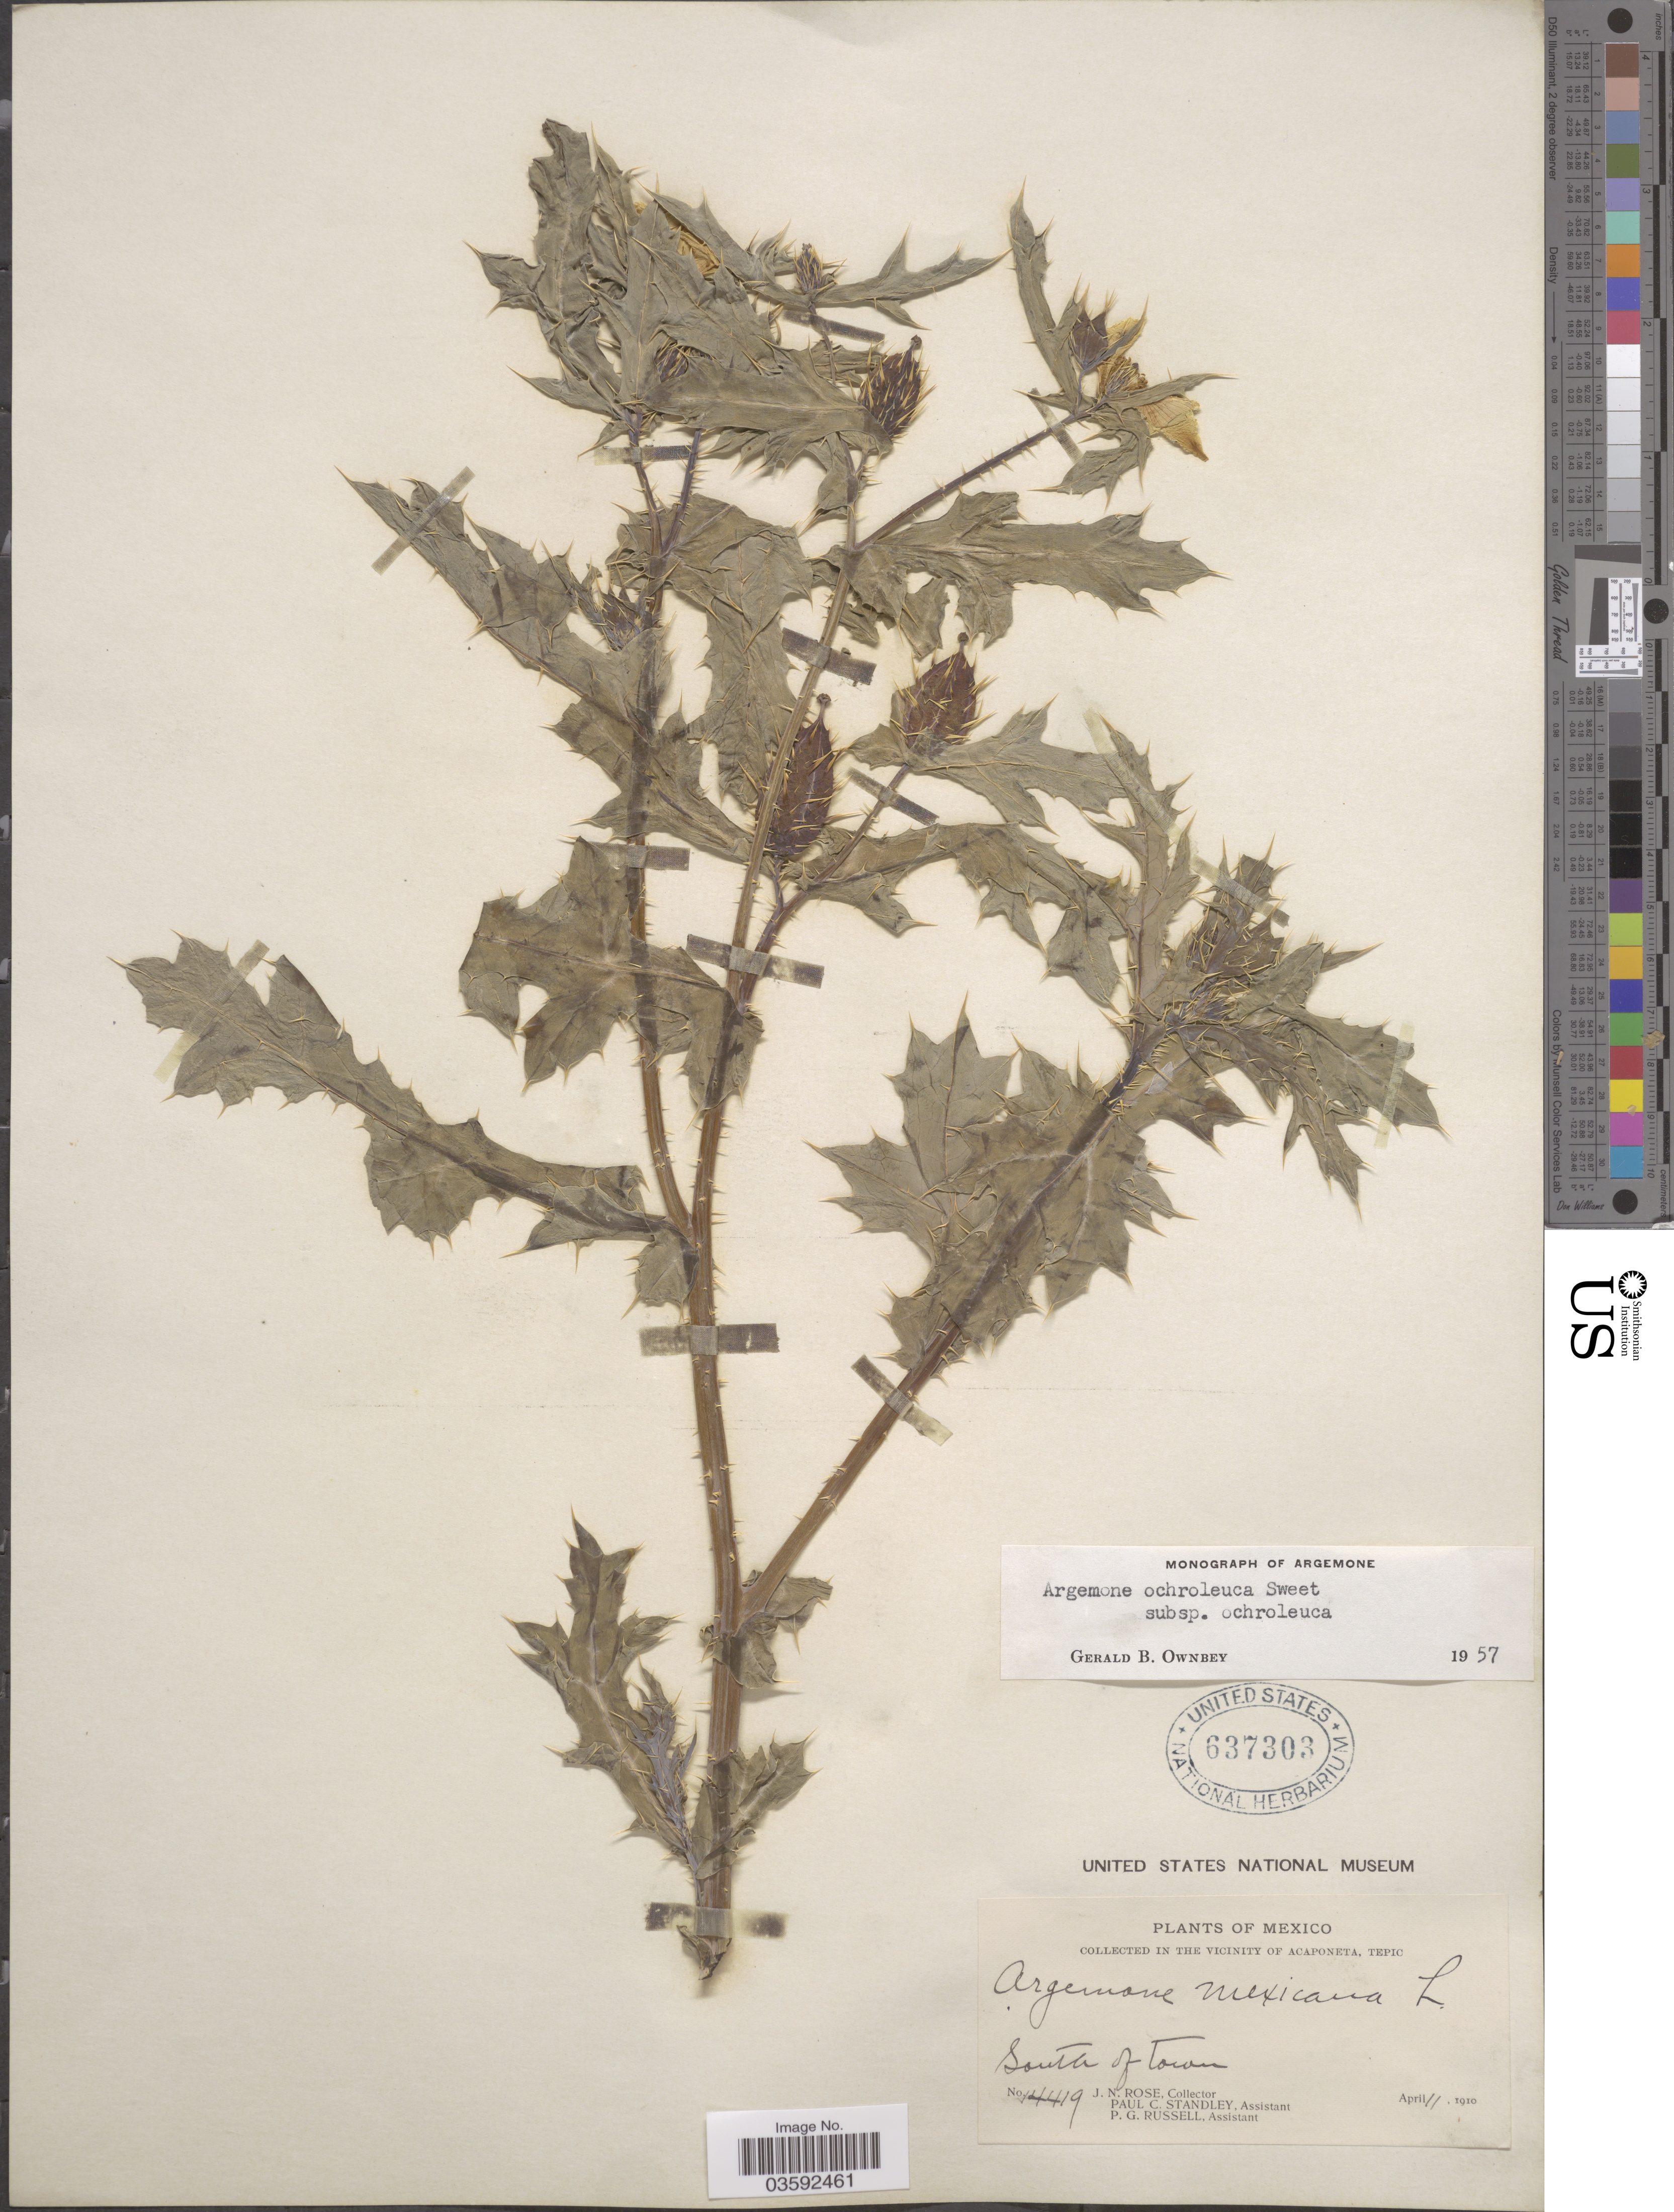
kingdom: Plantae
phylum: Tracheophyta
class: Magnoliopsida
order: Ranunculales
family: Papaveraceae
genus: Argemone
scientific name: Argemone ochroleuca subsp. ochroleuca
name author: Sweet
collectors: J. N. Rose, P. C. Standley & P. G. Russell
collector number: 14419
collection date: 1910-04-11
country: Mexico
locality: In the Vicinity of Acaponeta, Tepic. South of town.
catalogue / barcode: US 637303